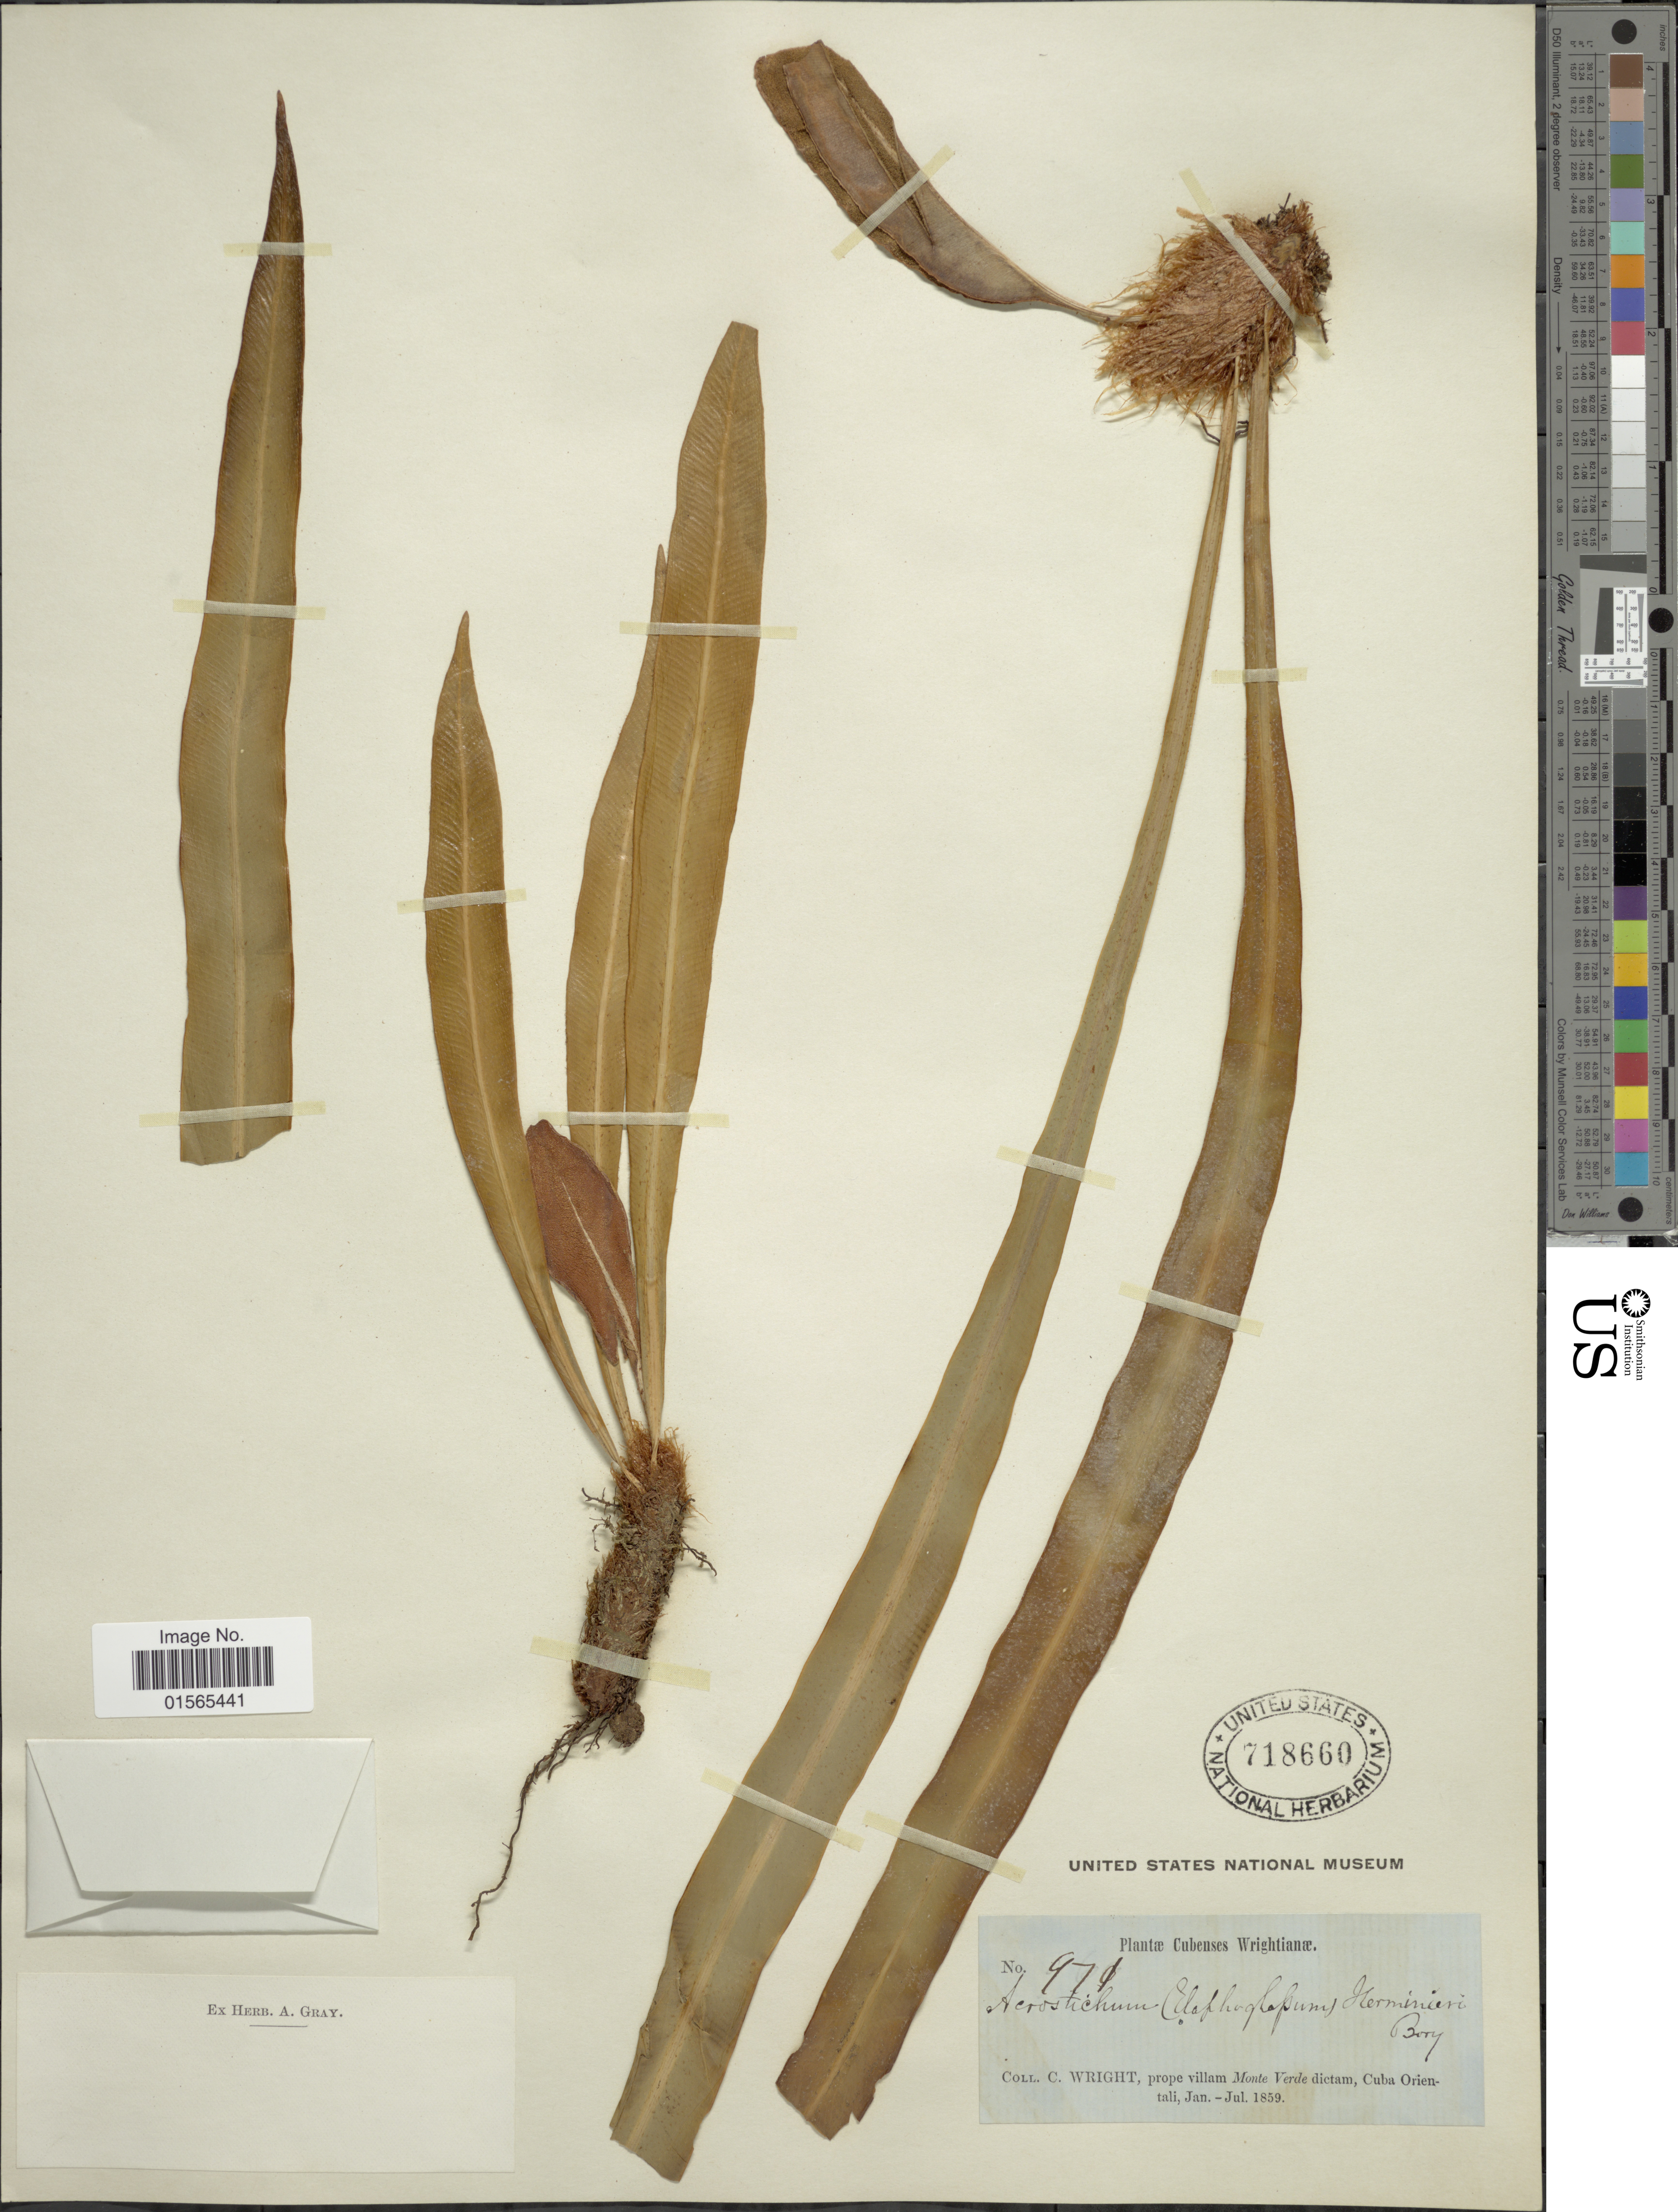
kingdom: Plantae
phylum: Tracheophyta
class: Polypodiopsida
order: Polypodiales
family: Dryopteridaceae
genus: Elaphoglossum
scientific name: Elaphoglossum herminieri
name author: (Bory & Fée) T. Moore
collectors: C. Wright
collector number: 971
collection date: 1859-01/1859-07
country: Cuba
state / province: Oriente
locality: Prope villam Monte Verde dictam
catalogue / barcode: US 718660